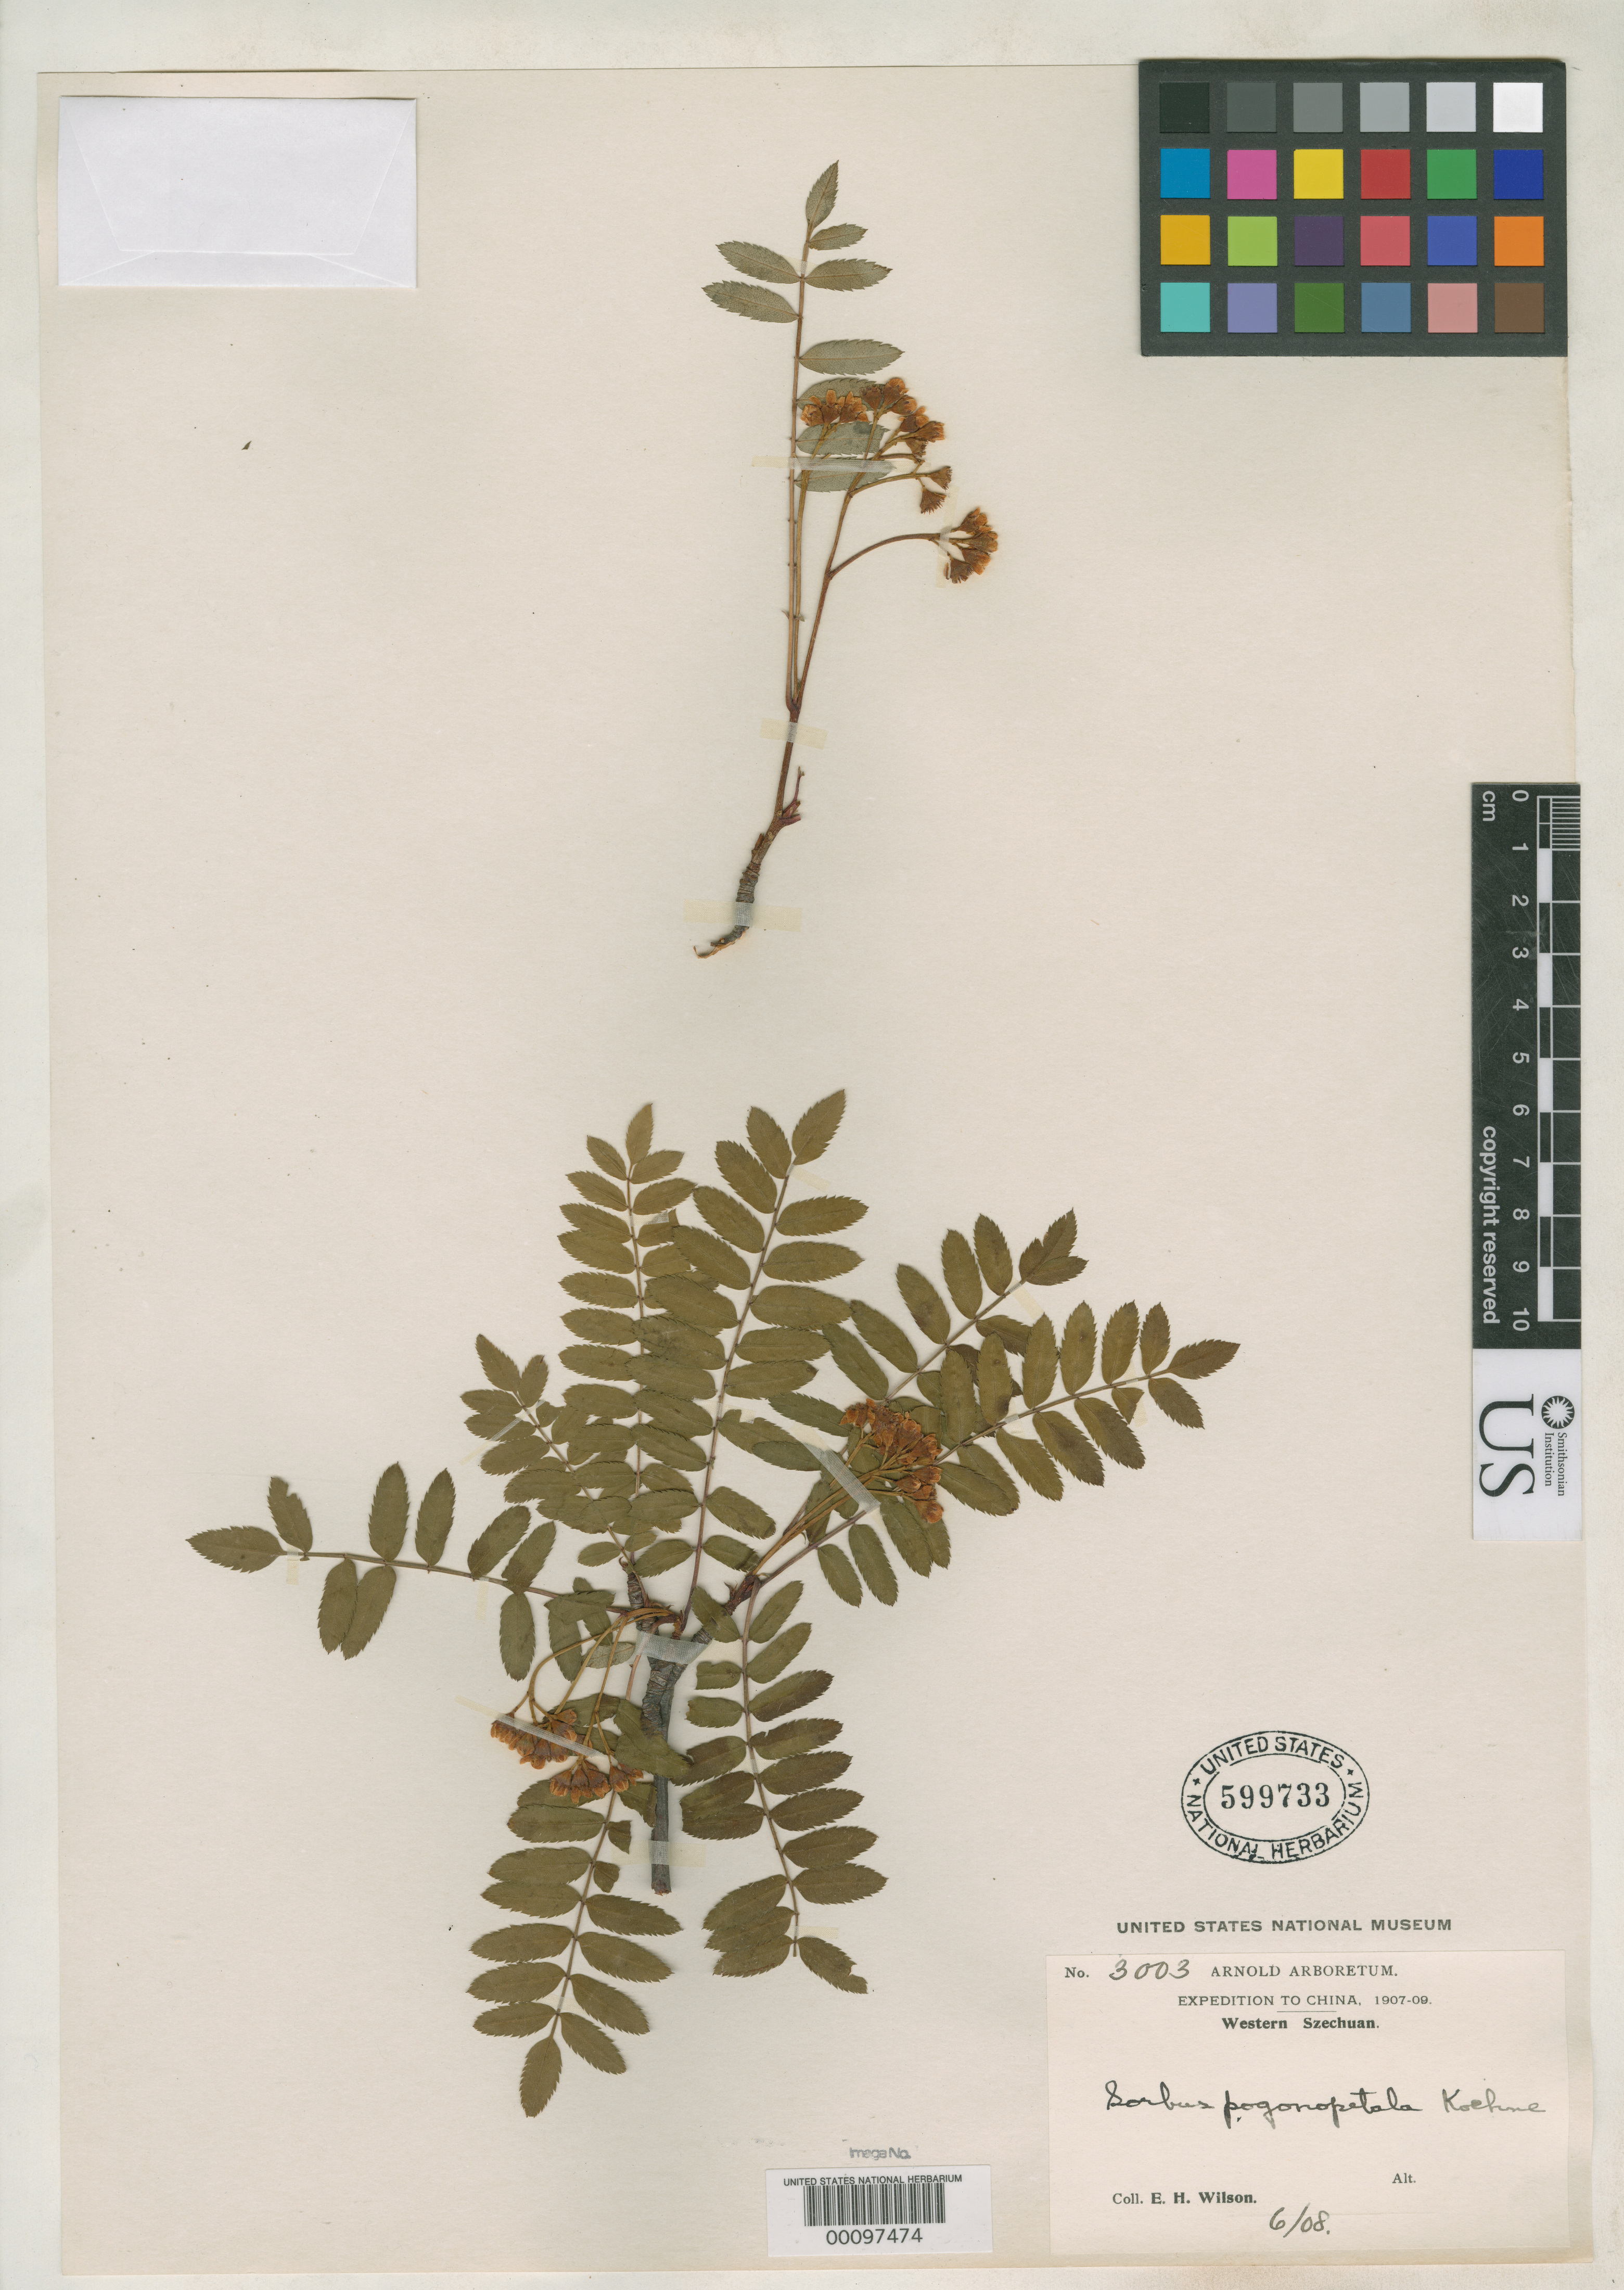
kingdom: Plantae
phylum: Tracheophyta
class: Magnoliopsida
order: Rosales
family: Rosaceae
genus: Sorbus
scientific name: Sorbus pogonopetala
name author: Koehne in Sarg.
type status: Isotype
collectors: E. H. Wilson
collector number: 3003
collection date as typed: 24 Jun 1908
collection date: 1908-06-24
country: China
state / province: Sichuan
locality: Pan-lan-shan, W of Kuanhsien.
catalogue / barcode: US 599733